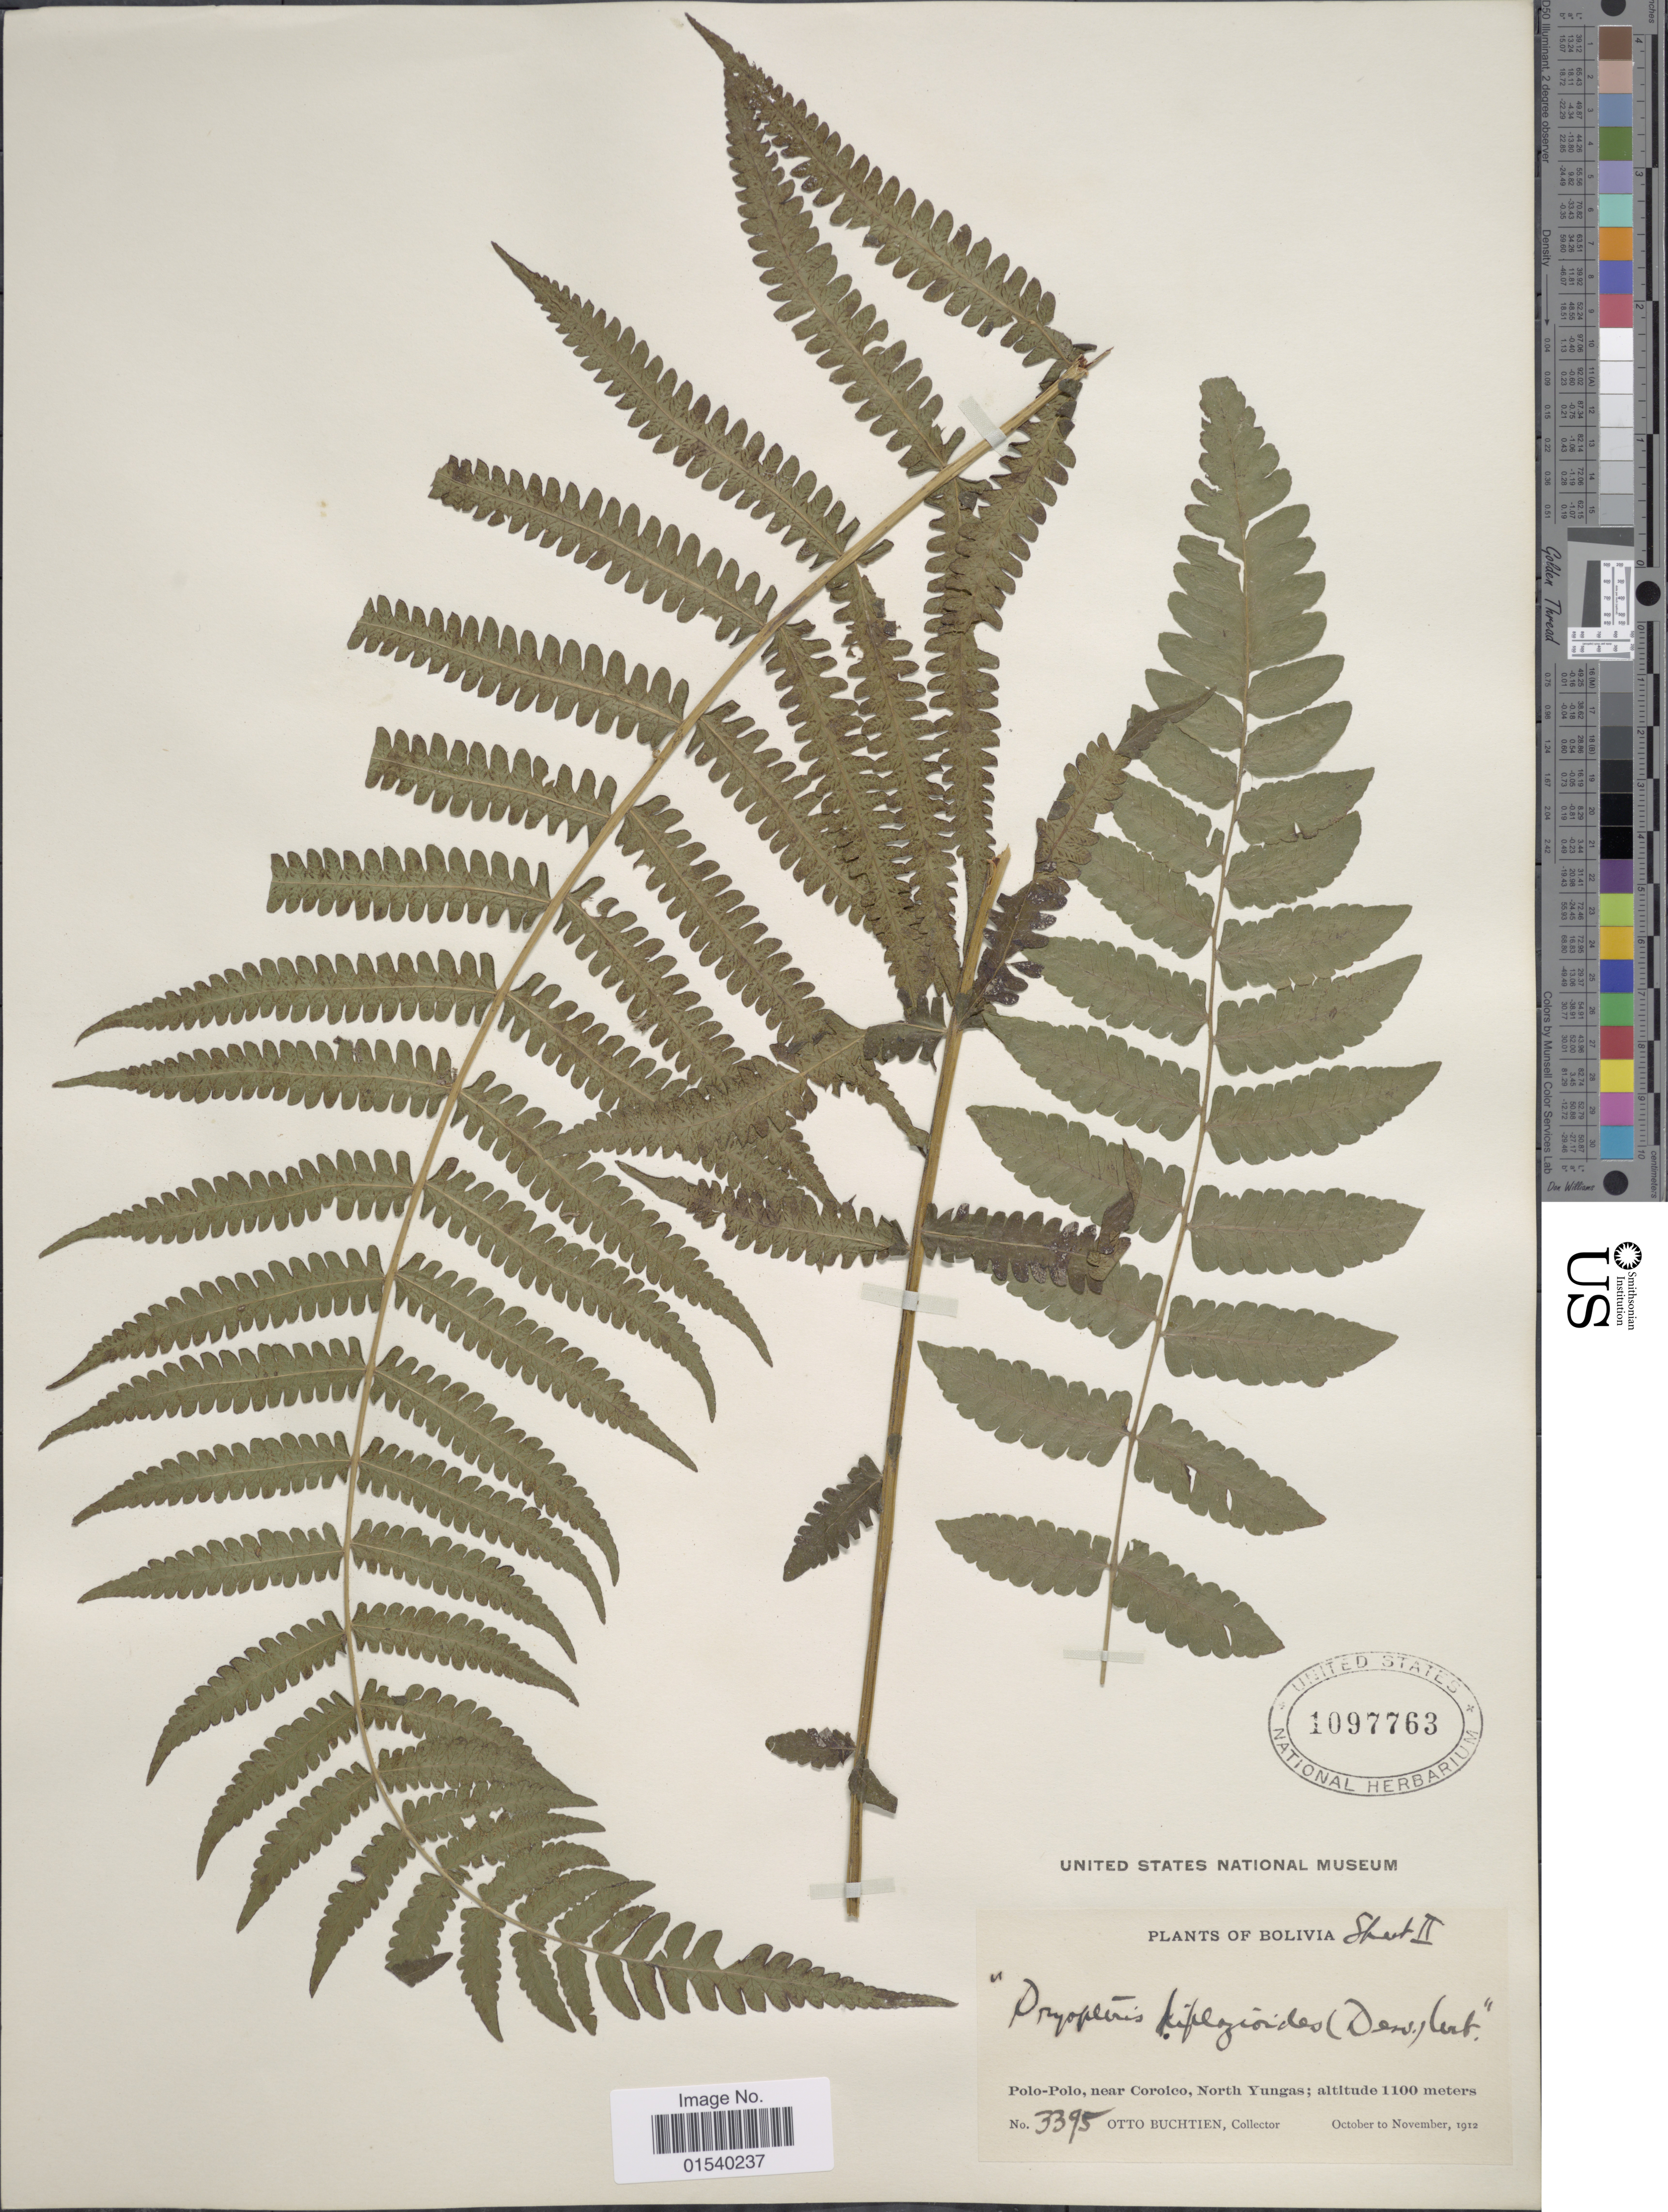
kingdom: Plantae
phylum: Tracheophyta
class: Polypodiopsida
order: Polypodiales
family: Thelypteridaceae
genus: Amauropelta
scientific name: Amauropelta linkiana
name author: (C. Presl) Pic. Serm.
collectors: O. Buchtien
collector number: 3395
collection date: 1912-10/1912-11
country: Bolivia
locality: Polo-Polo, near Coroico, North Yungas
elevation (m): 1100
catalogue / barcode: US 1097763